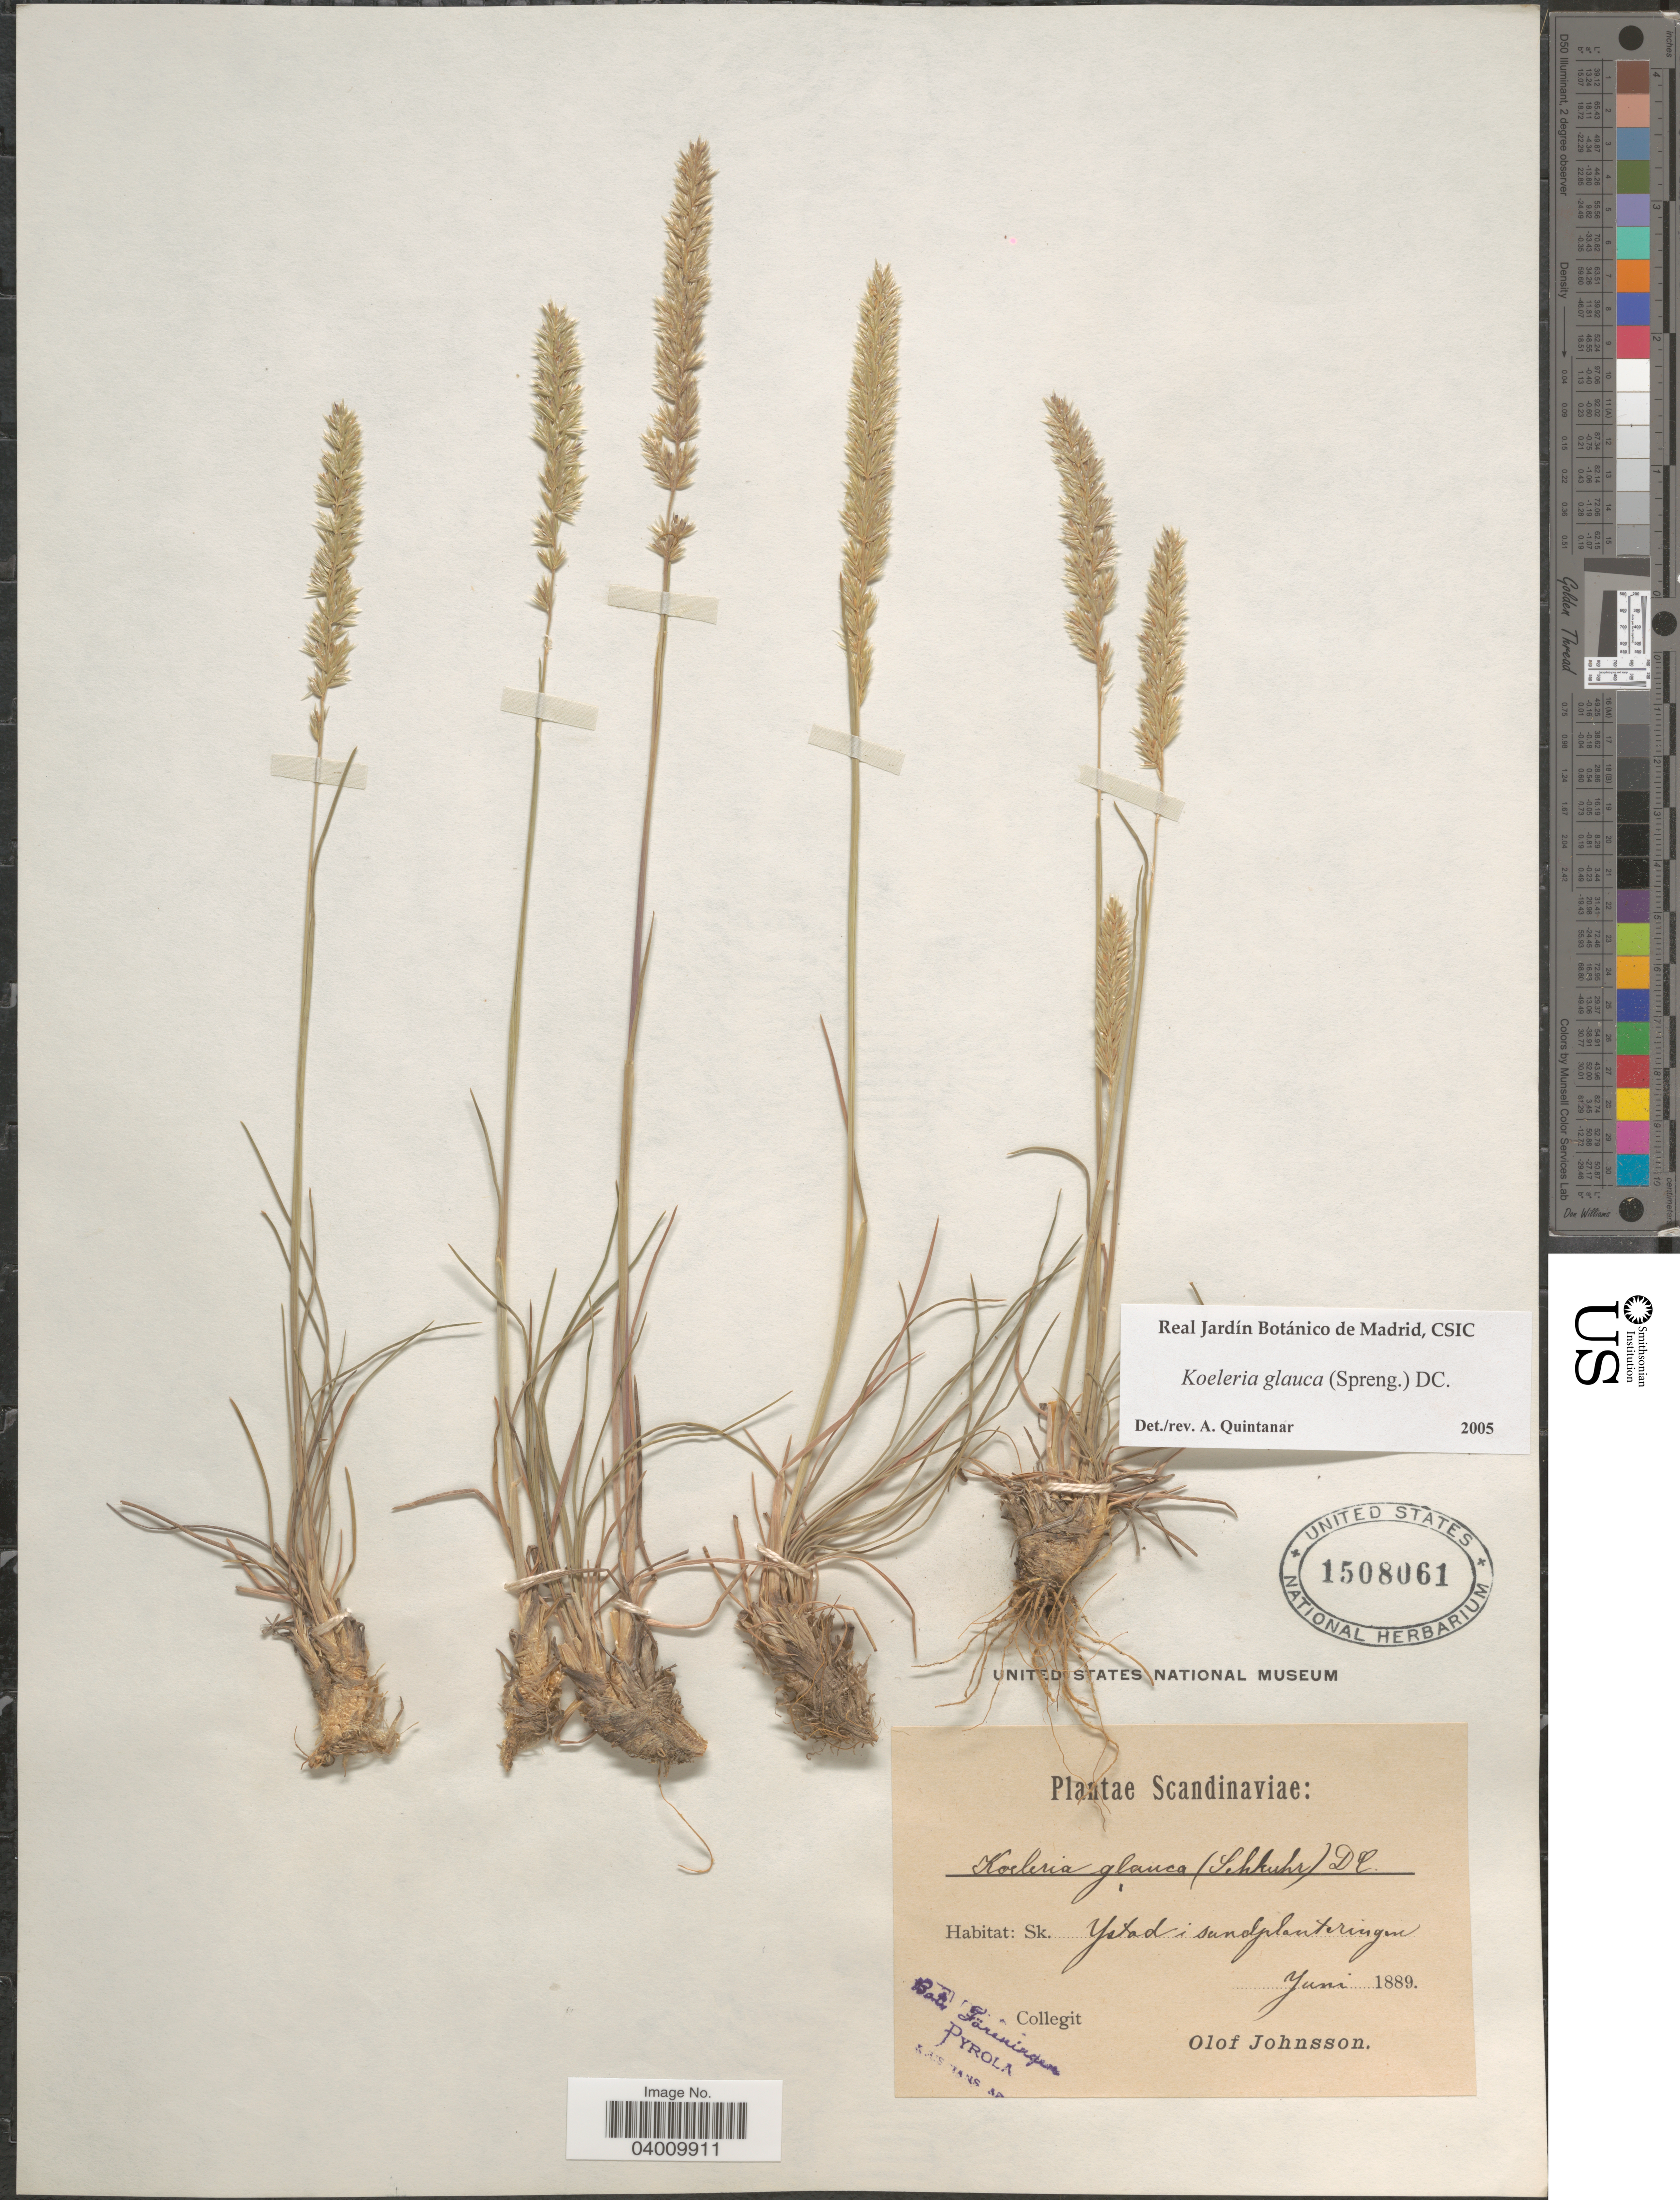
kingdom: Plantae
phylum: Tracheophyta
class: Liliopsida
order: Poales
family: Poaceae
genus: Koeleria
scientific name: Koeleria glauca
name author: (Spreng.) DC.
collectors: O. Johnsson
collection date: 1889-06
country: Sweden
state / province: Skåne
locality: Scandinaviae: Sk. Ystad: sandplanteringen.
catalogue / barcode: US 1508061